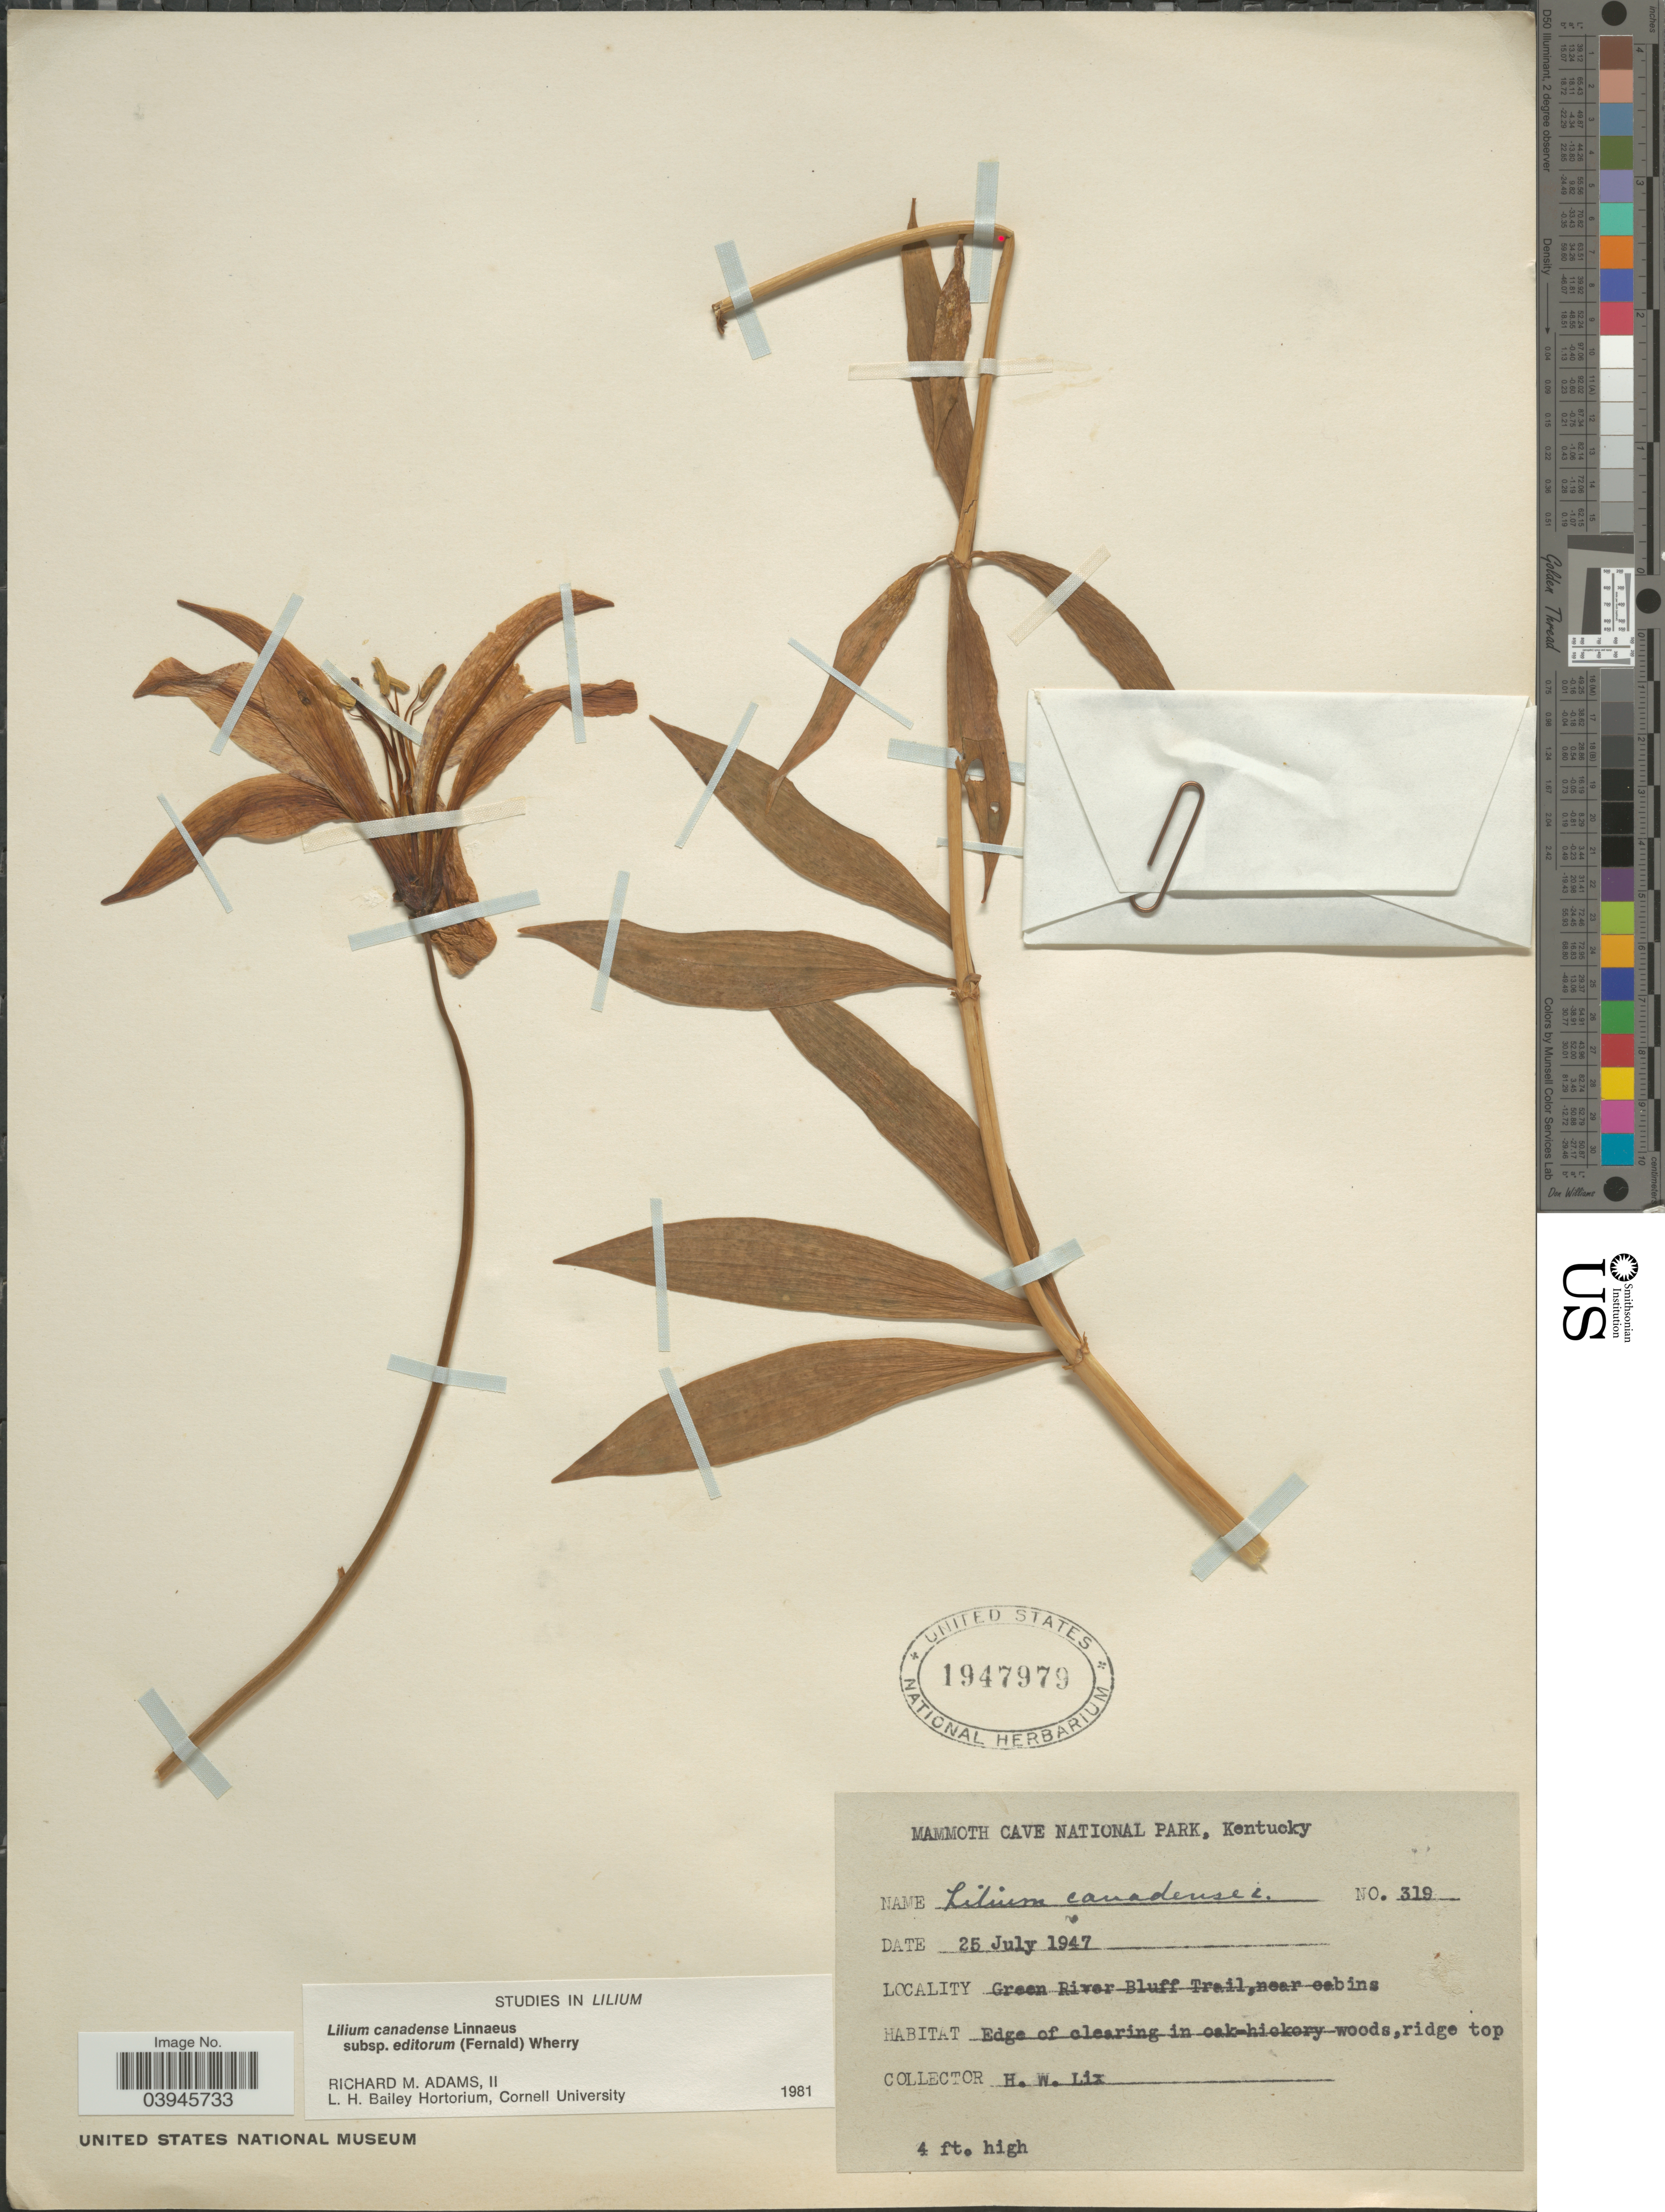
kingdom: Plantae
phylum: Tracheophyta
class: Liliopsida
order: Liliales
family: Liliaceae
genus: Lilium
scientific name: Lilium canadense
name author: L.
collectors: H. W. Lix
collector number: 319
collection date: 1947-07-25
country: United States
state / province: Kentucky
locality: Mammoth Cave National Park. Green River Bluff Trail, near cabins.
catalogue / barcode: US 1947979